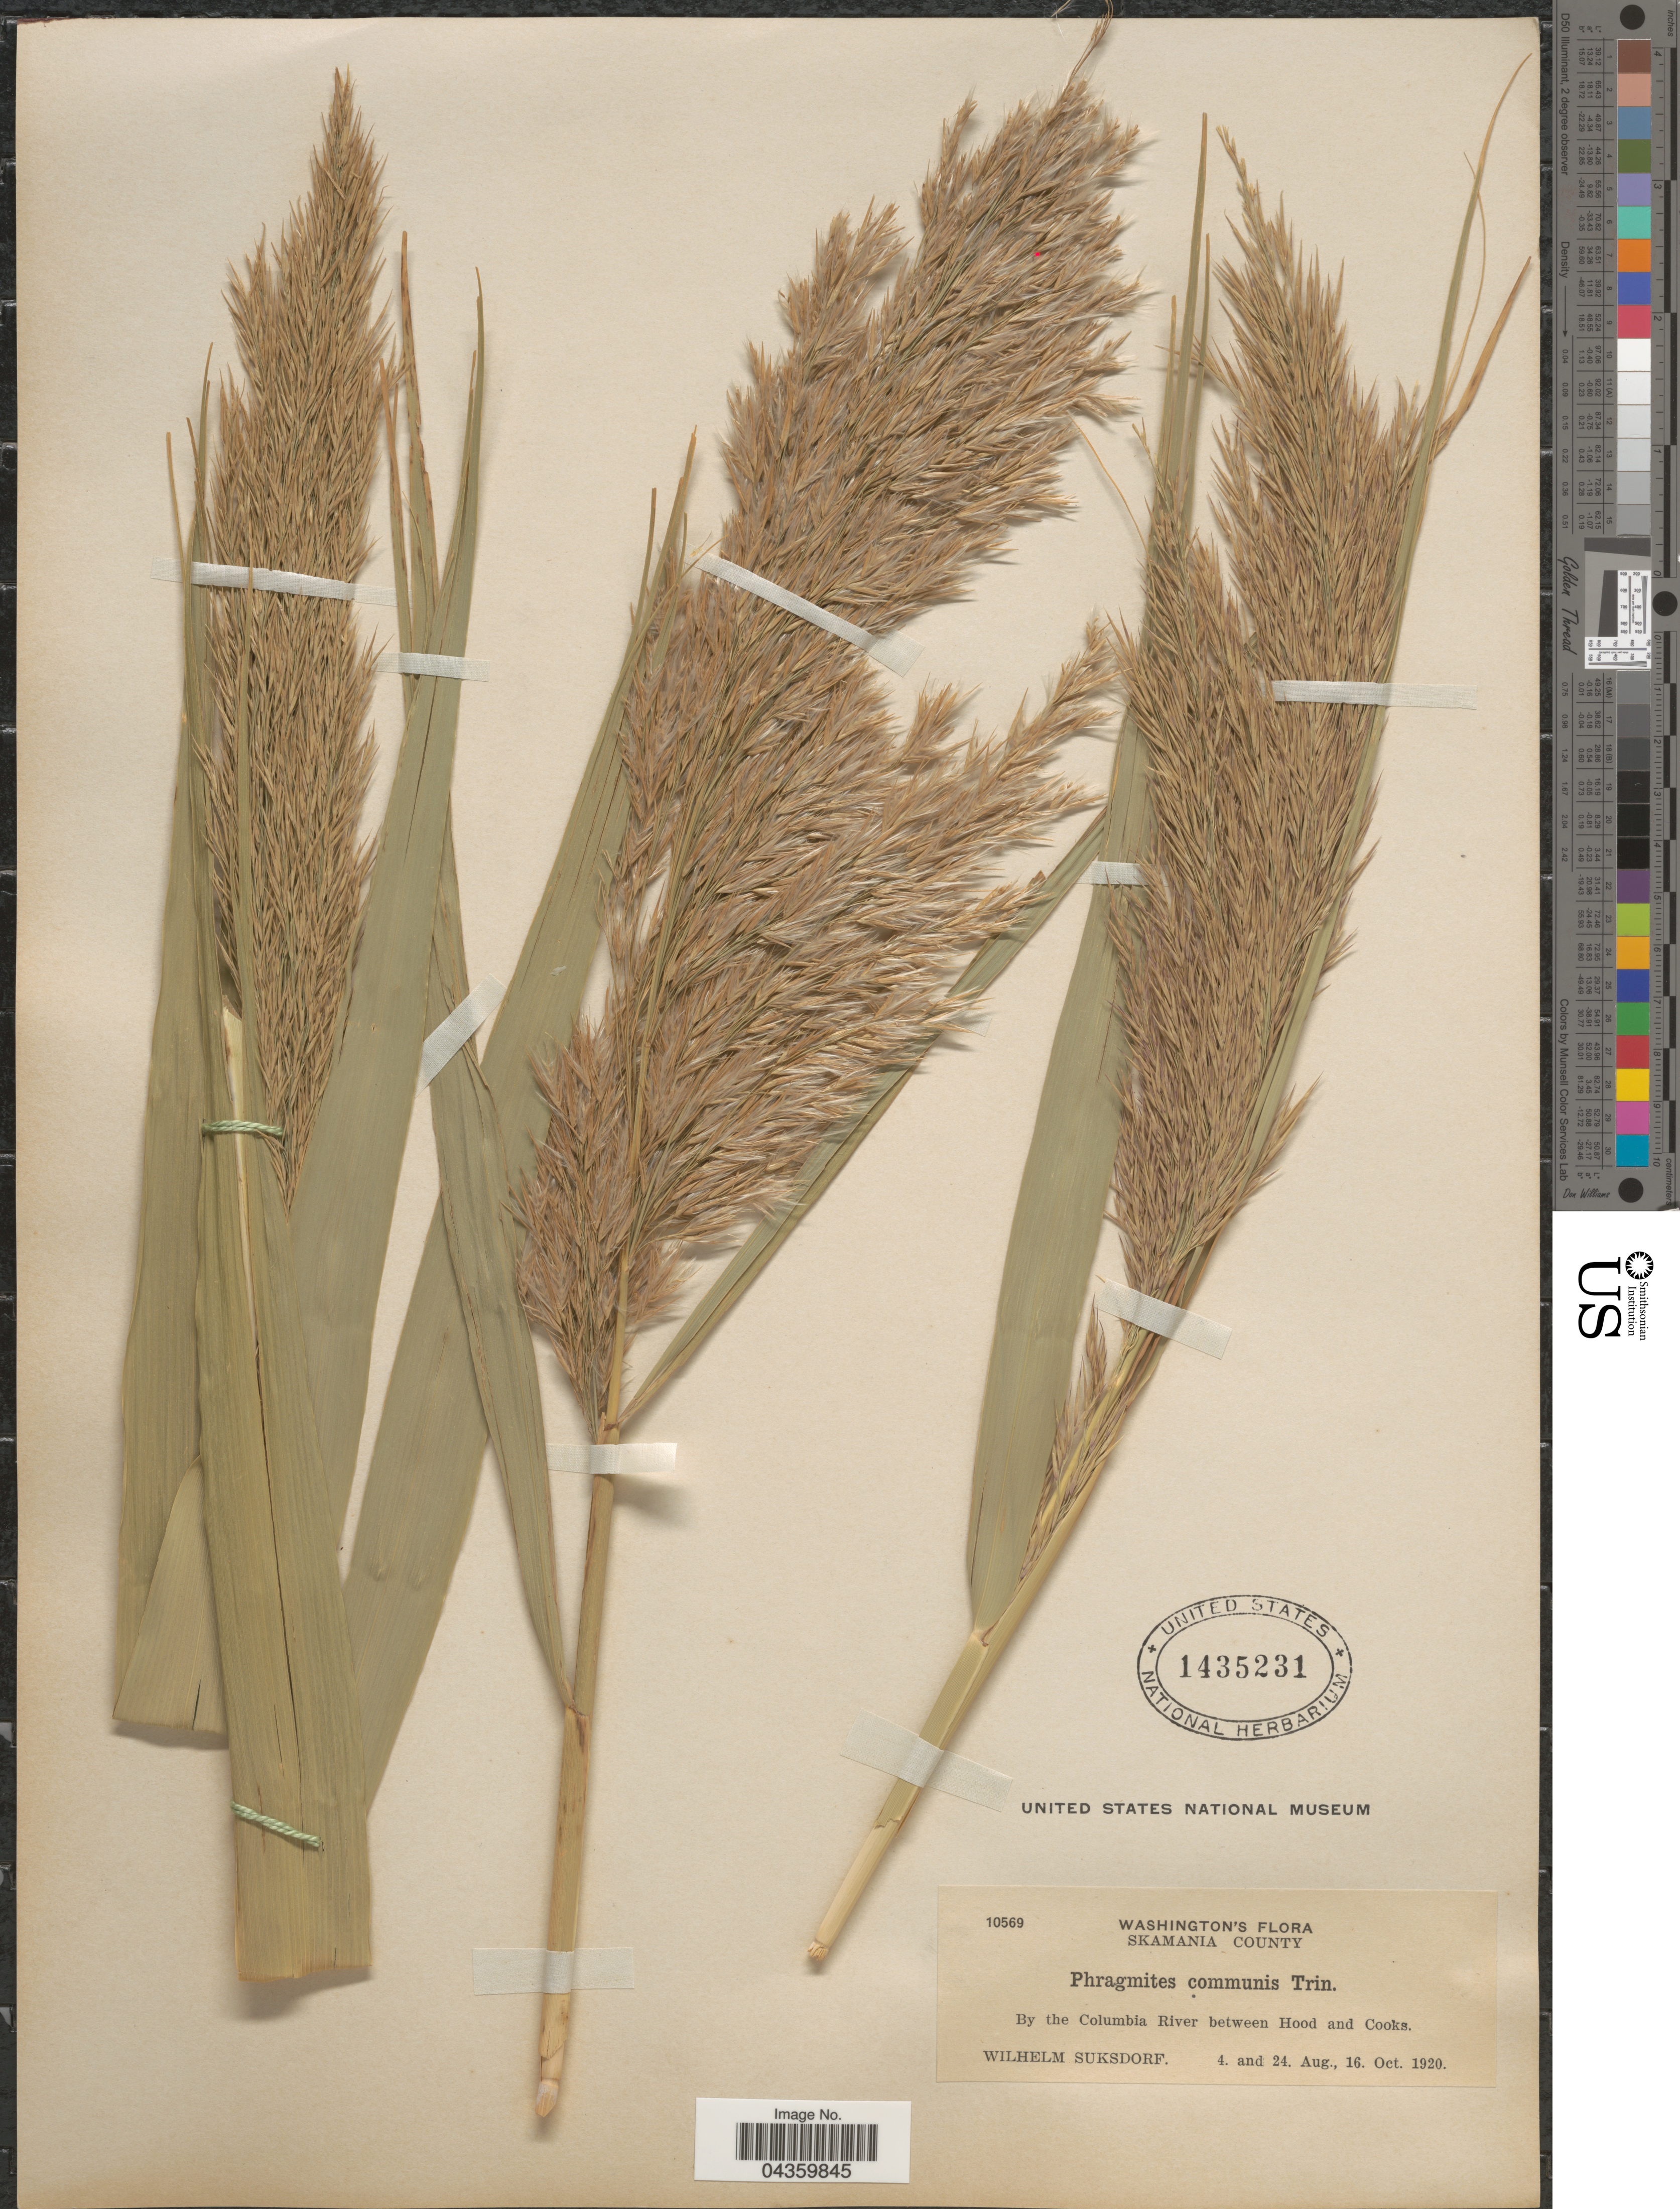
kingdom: Plantae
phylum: Tracheophyta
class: Liliopsida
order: Poales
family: Poaceae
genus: Phragmites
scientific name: Phragmites australis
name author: (Cav.) Trin. ex Steud.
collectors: W. N. Suksdorf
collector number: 10569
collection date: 1920-08-04/1920-10-16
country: United States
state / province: Washington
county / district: Skamania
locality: Skamania County. By the Columbia River between Hood and Cooks.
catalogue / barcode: US 1435231